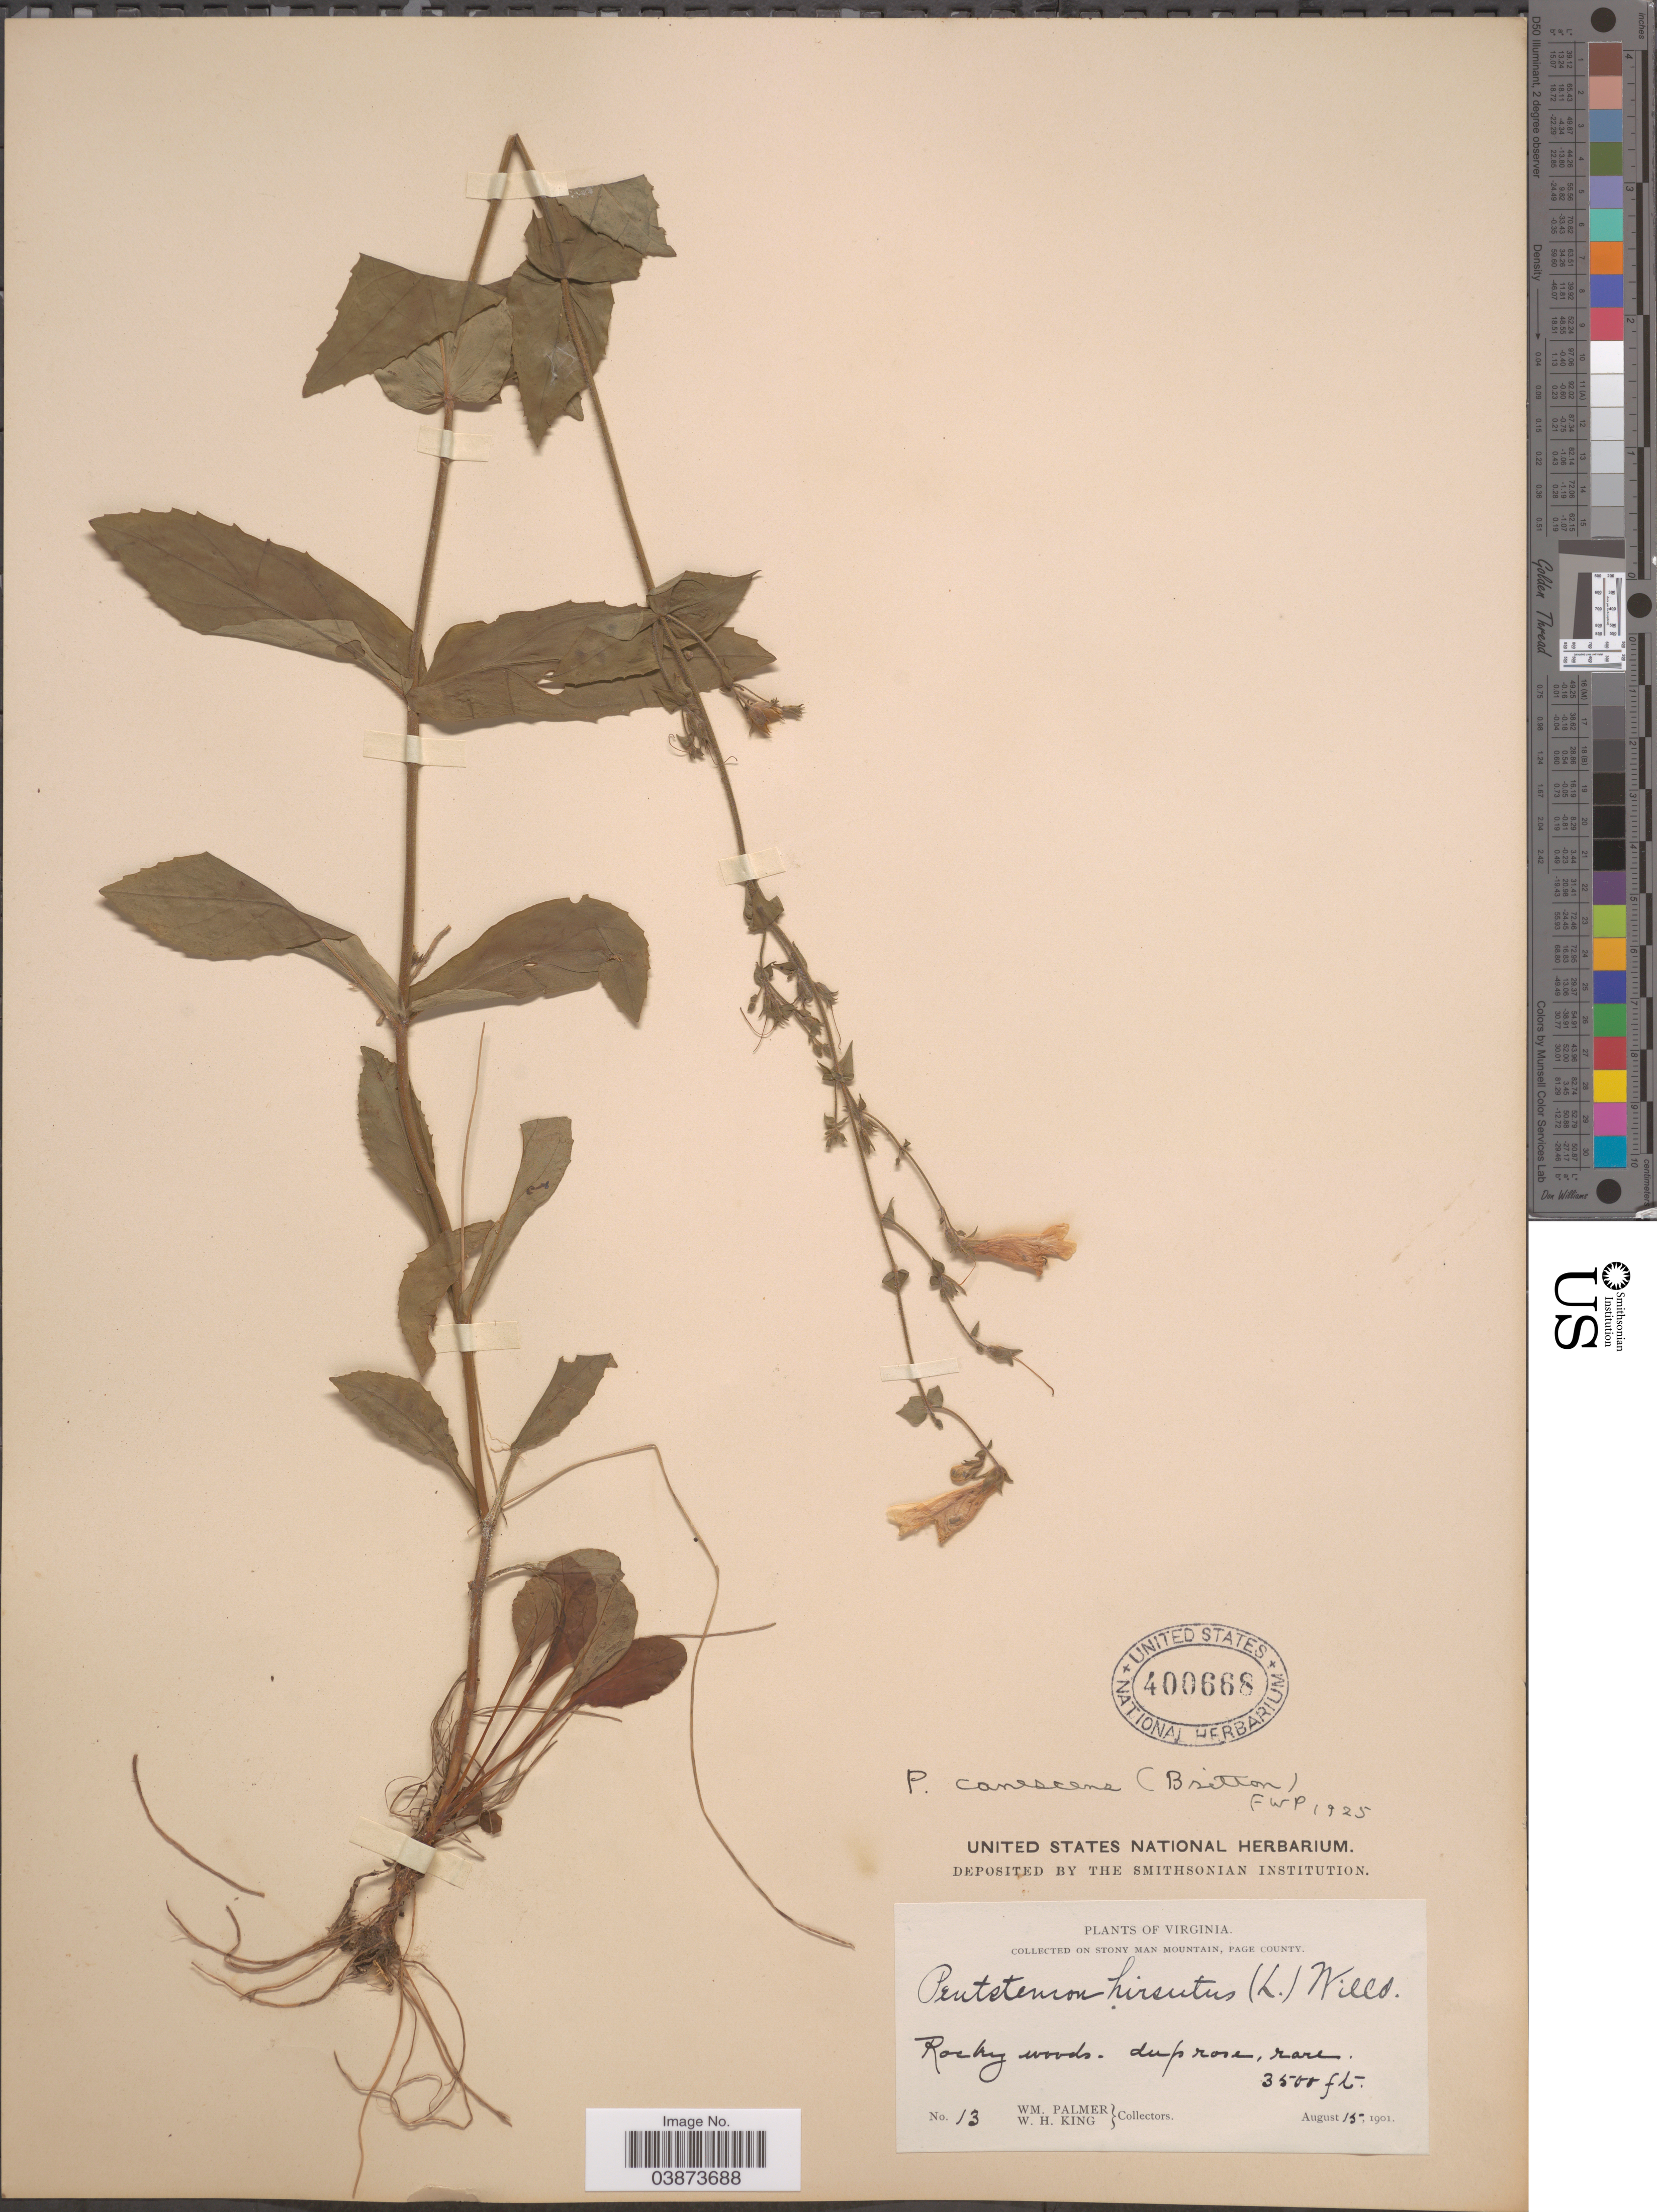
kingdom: Plantae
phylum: Tracheophyta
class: Magnoliopsida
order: Lamiales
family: Plantaginaceae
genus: Penstemon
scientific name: Penstemon canescens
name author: L.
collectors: W. Palmer & W. H. King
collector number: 13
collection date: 1901-08-15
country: United States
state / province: Virginia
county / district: Page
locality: On Stony Man Mountain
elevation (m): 1067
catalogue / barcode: US 400668